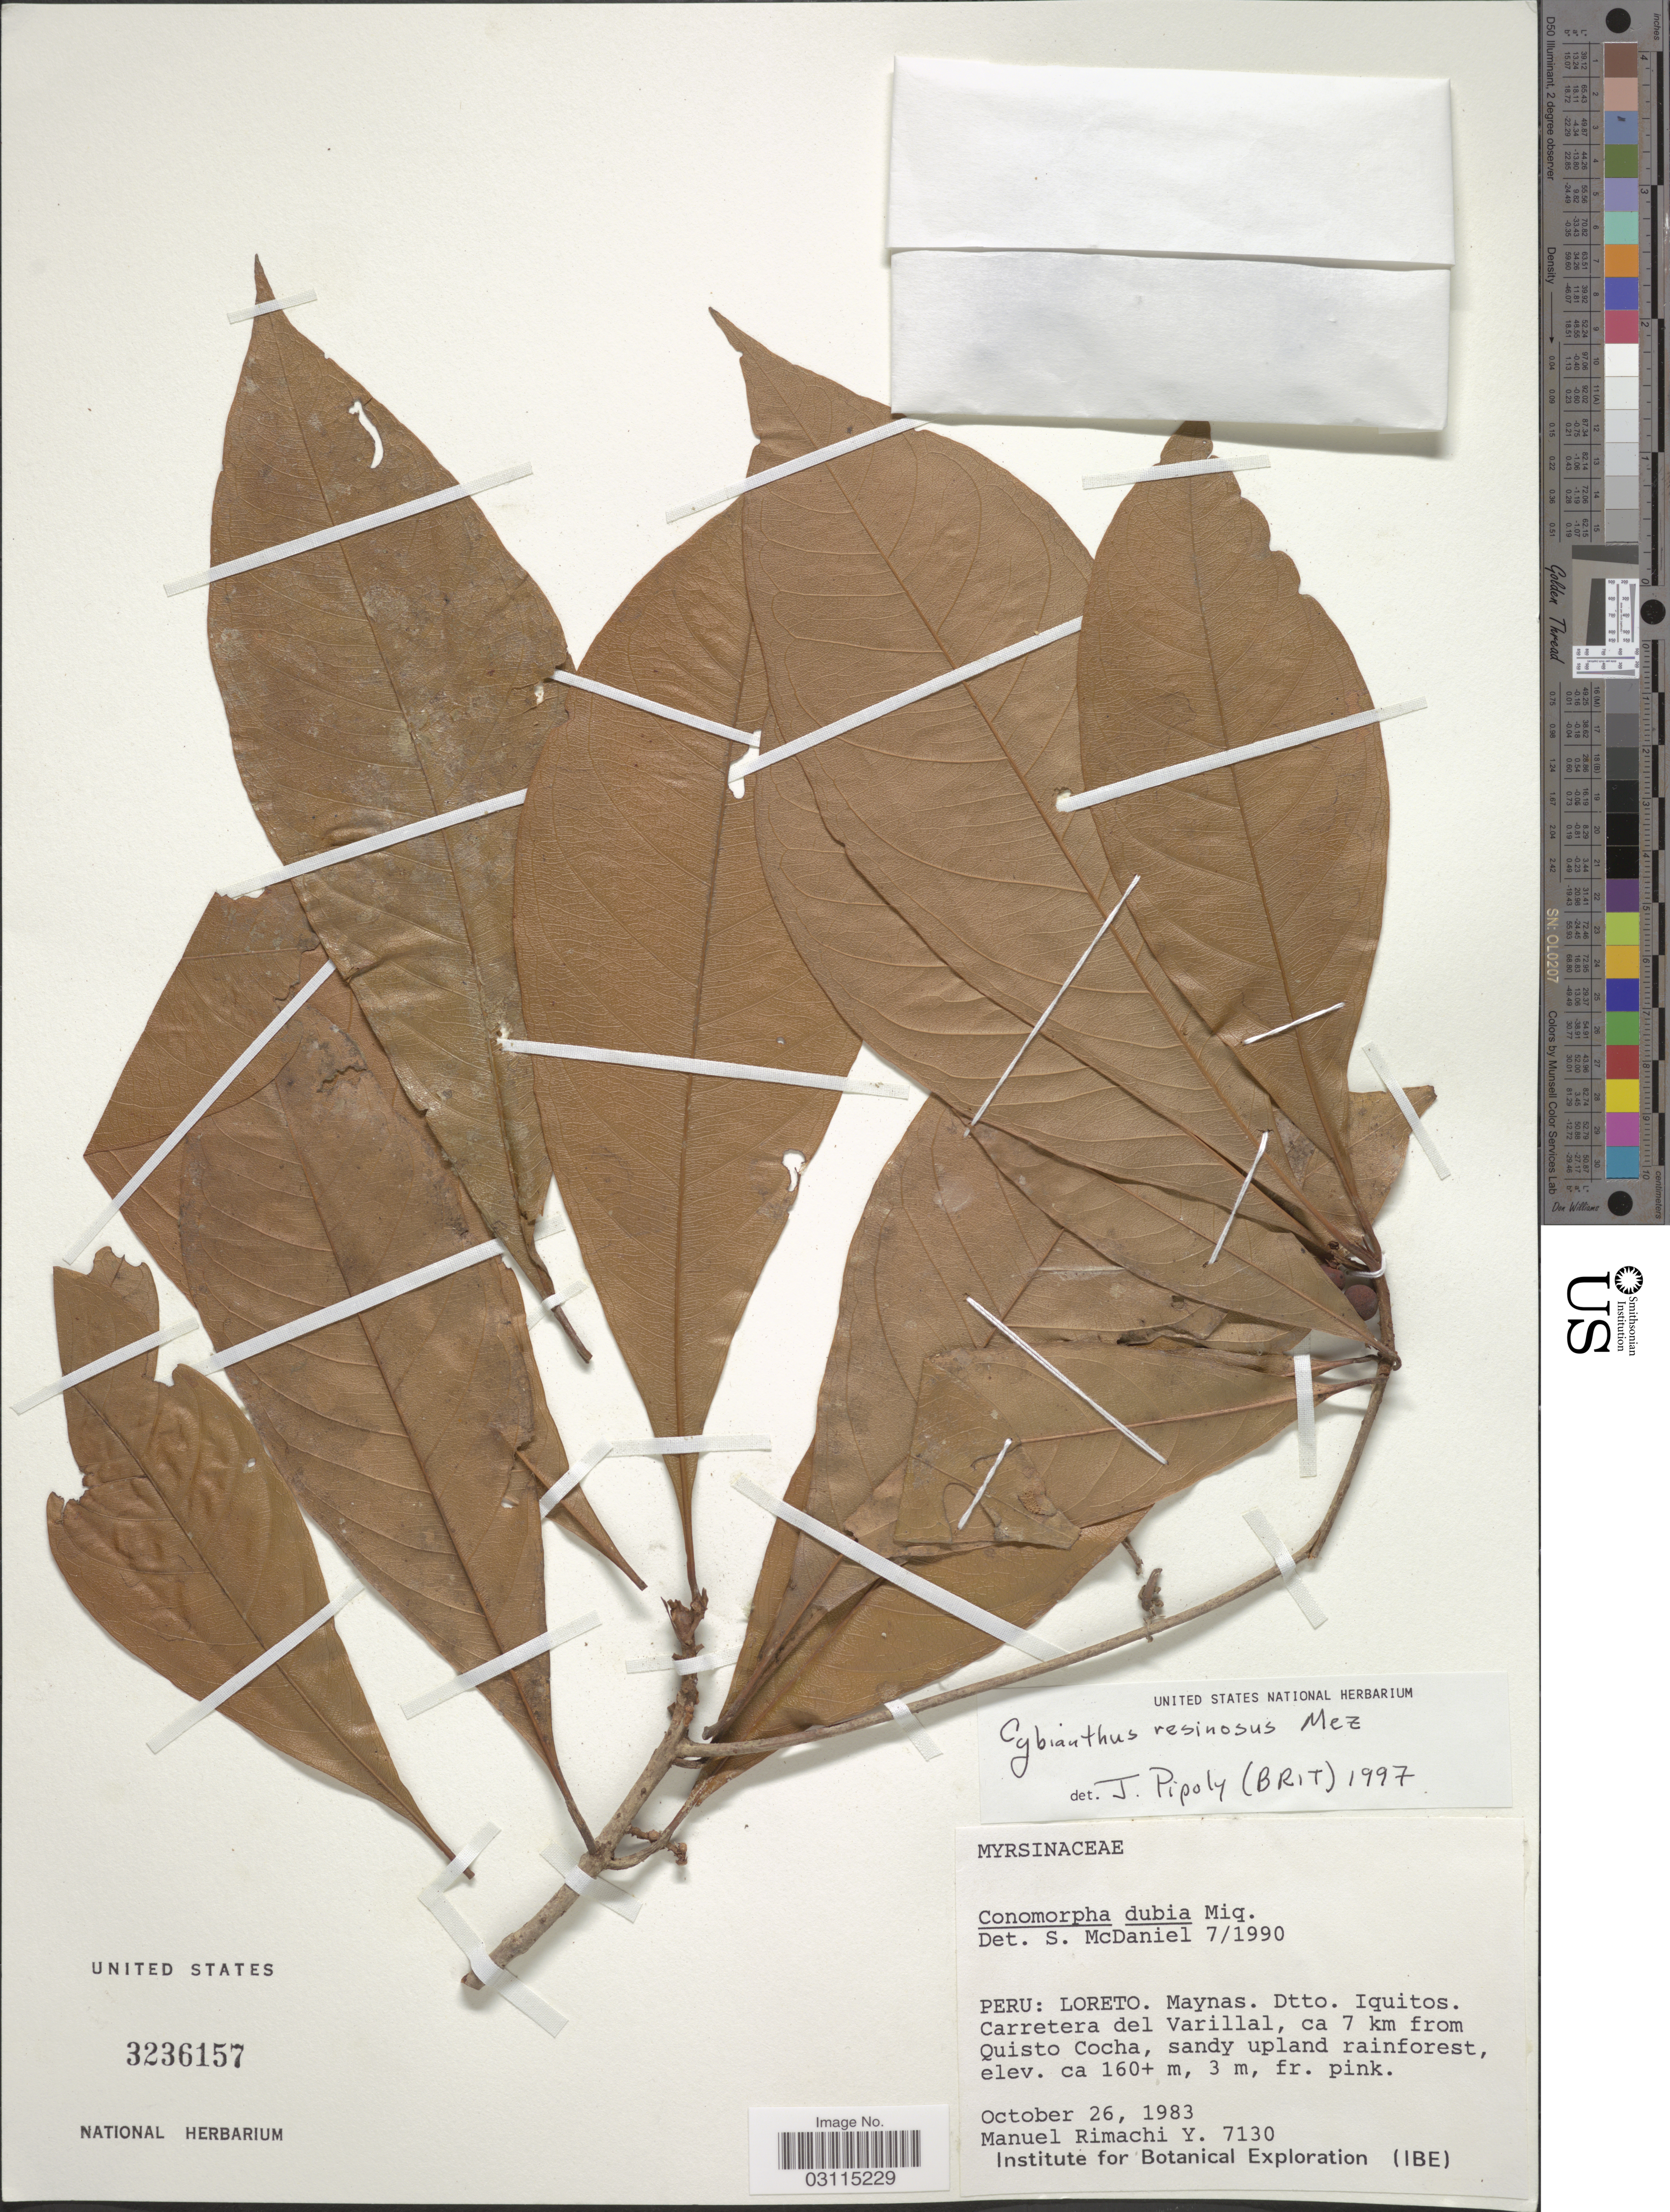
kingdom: Plantae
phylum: Tracheophyta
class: Magnoliopsida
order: Ericales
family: Primulaceae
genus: Cybianthus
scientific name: Cybianthus resinosus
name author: Mez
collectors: M. Rimachi Y.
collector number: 7130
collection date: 1983-10-26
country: Peru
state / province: Loreto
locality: Maynas. Dtto. Iquitos. Carretera del Varillal, ca 7 km from Quisto Cocha.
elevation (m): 160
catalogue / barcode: US 3236157